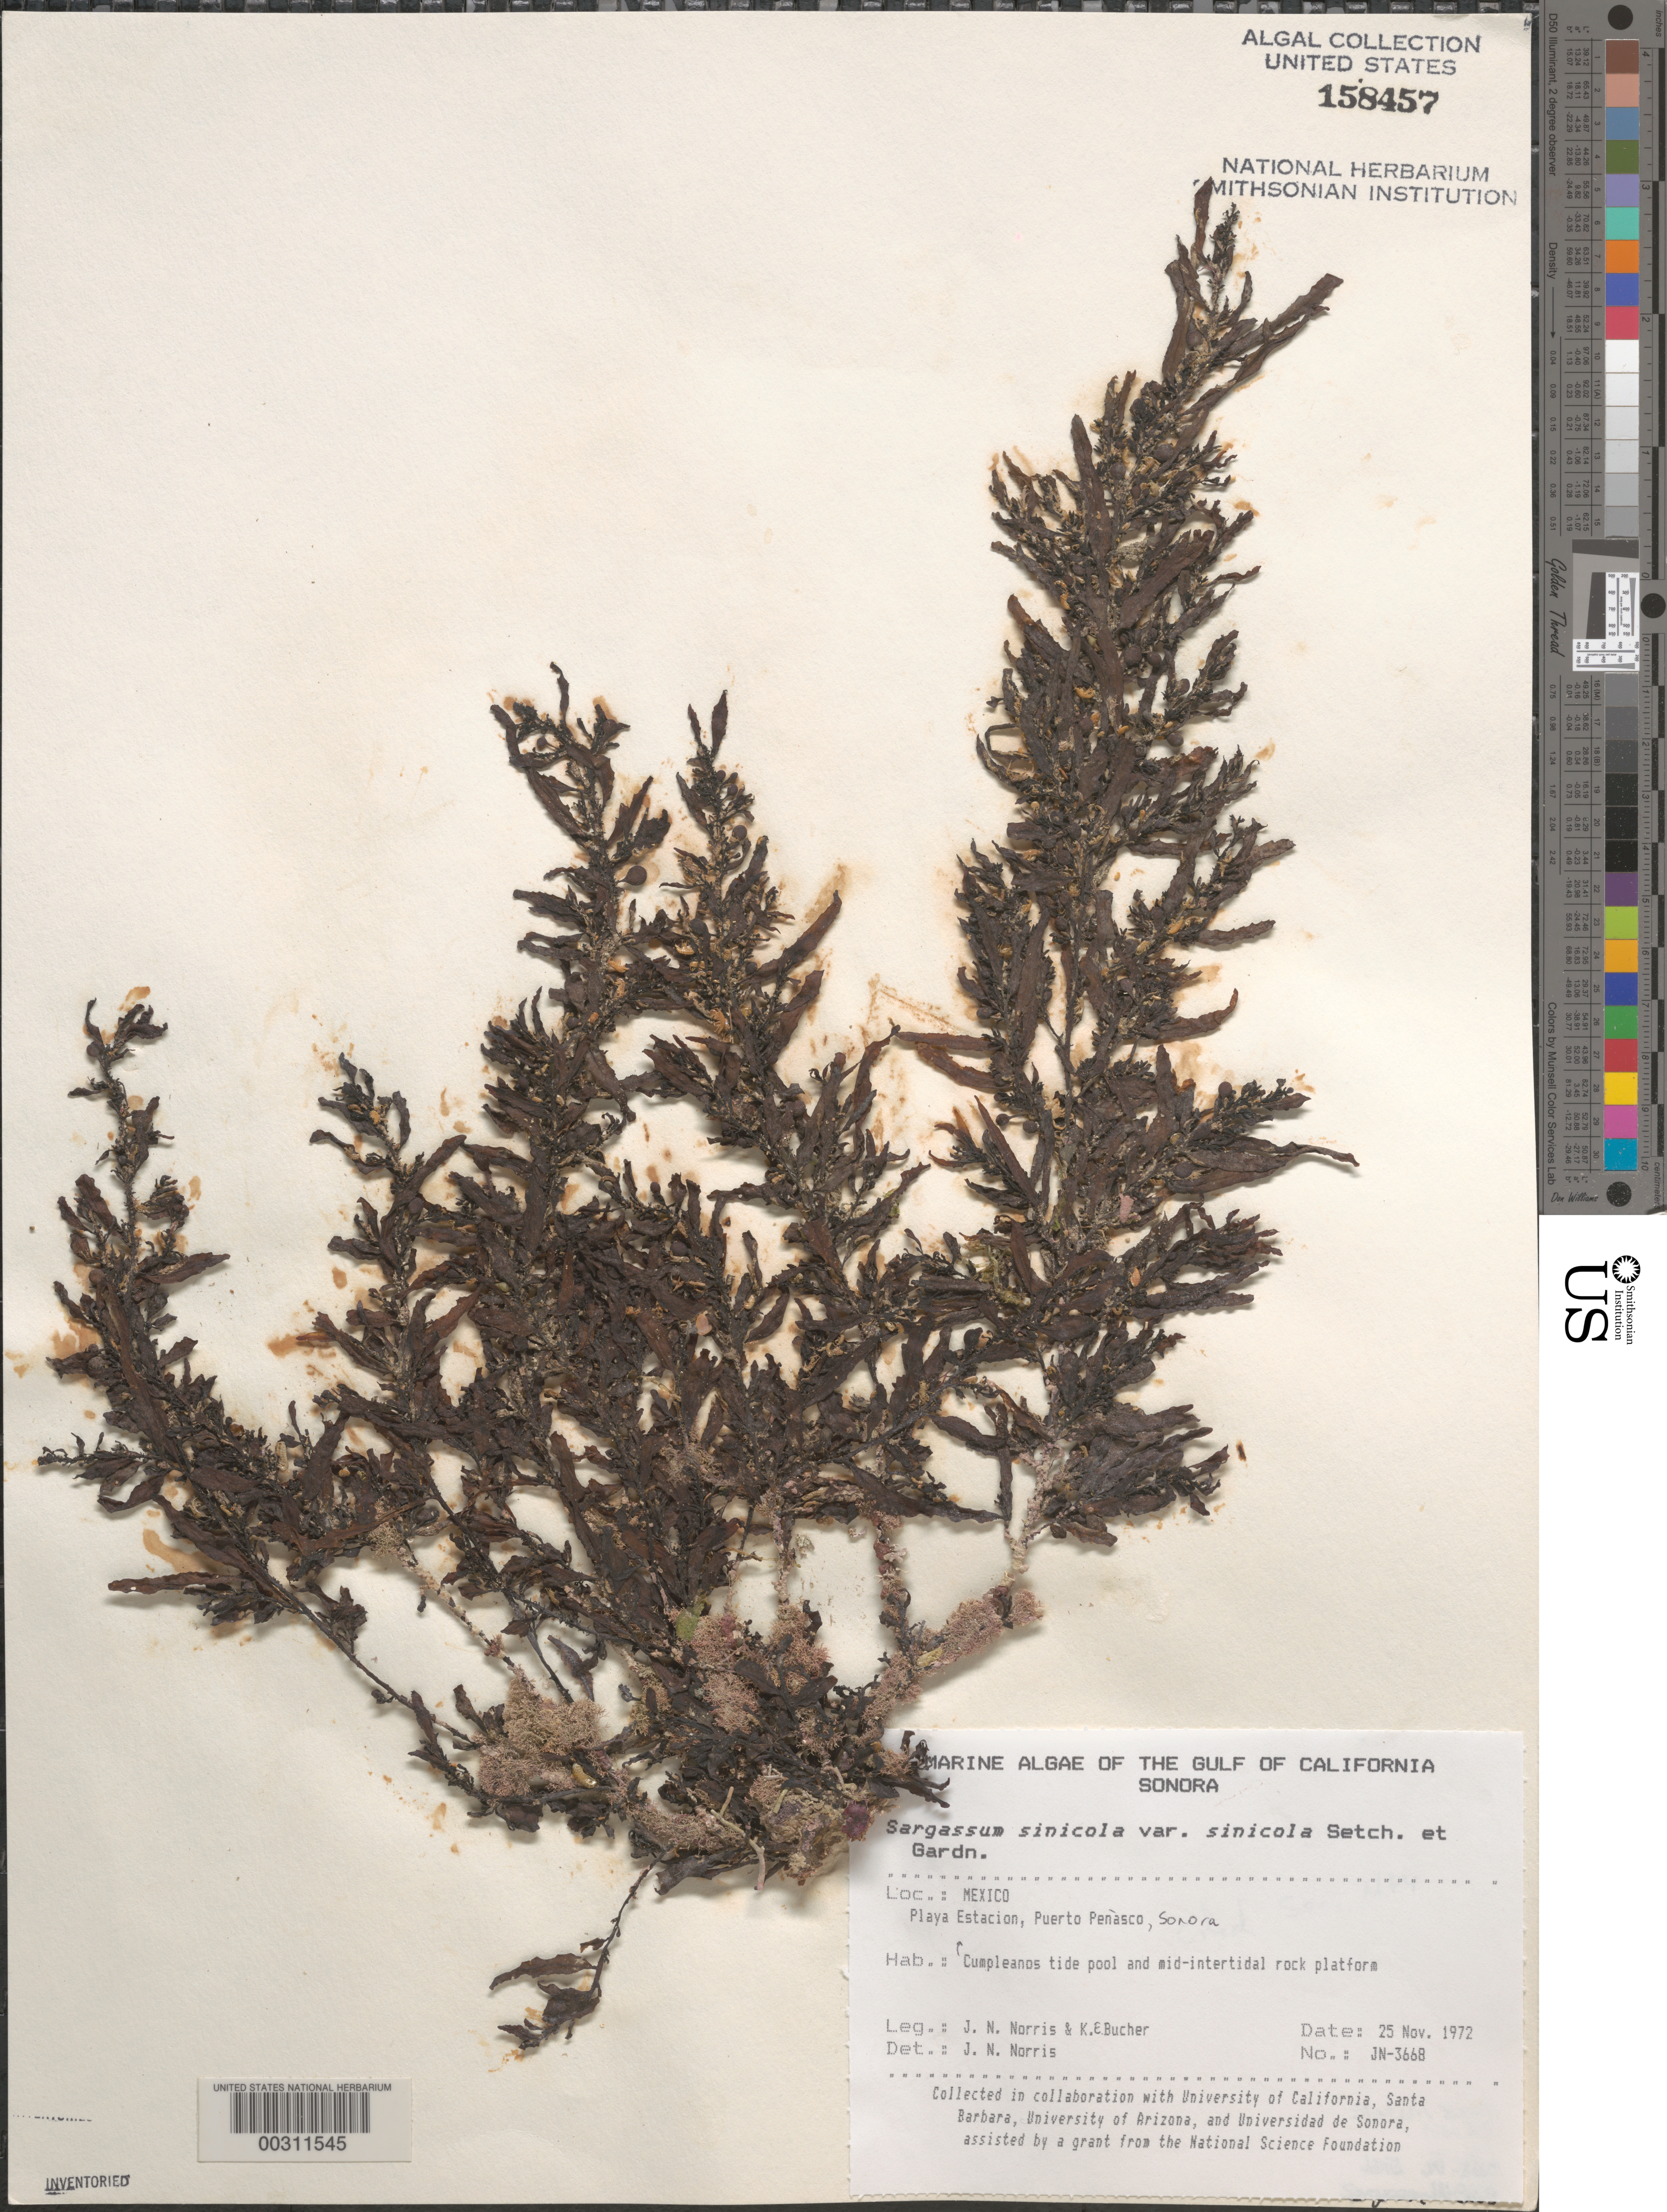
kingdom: Chromista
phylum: Ochrophyta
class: Phaeophyceae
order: Fucales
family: Sargassaceae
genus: Sargassum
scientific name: Sargassum sinicola var. sinicola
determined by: Norris, James N.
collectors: J. N. Norris & K. E. Bucher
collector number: JN-3668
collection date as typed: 25 Nov 1972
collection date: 1972-11-25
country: Mexico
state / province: Sonora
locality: Playa Estacion, Puerto Penasco, Cumpleanos tide pool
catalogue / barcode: US 158457